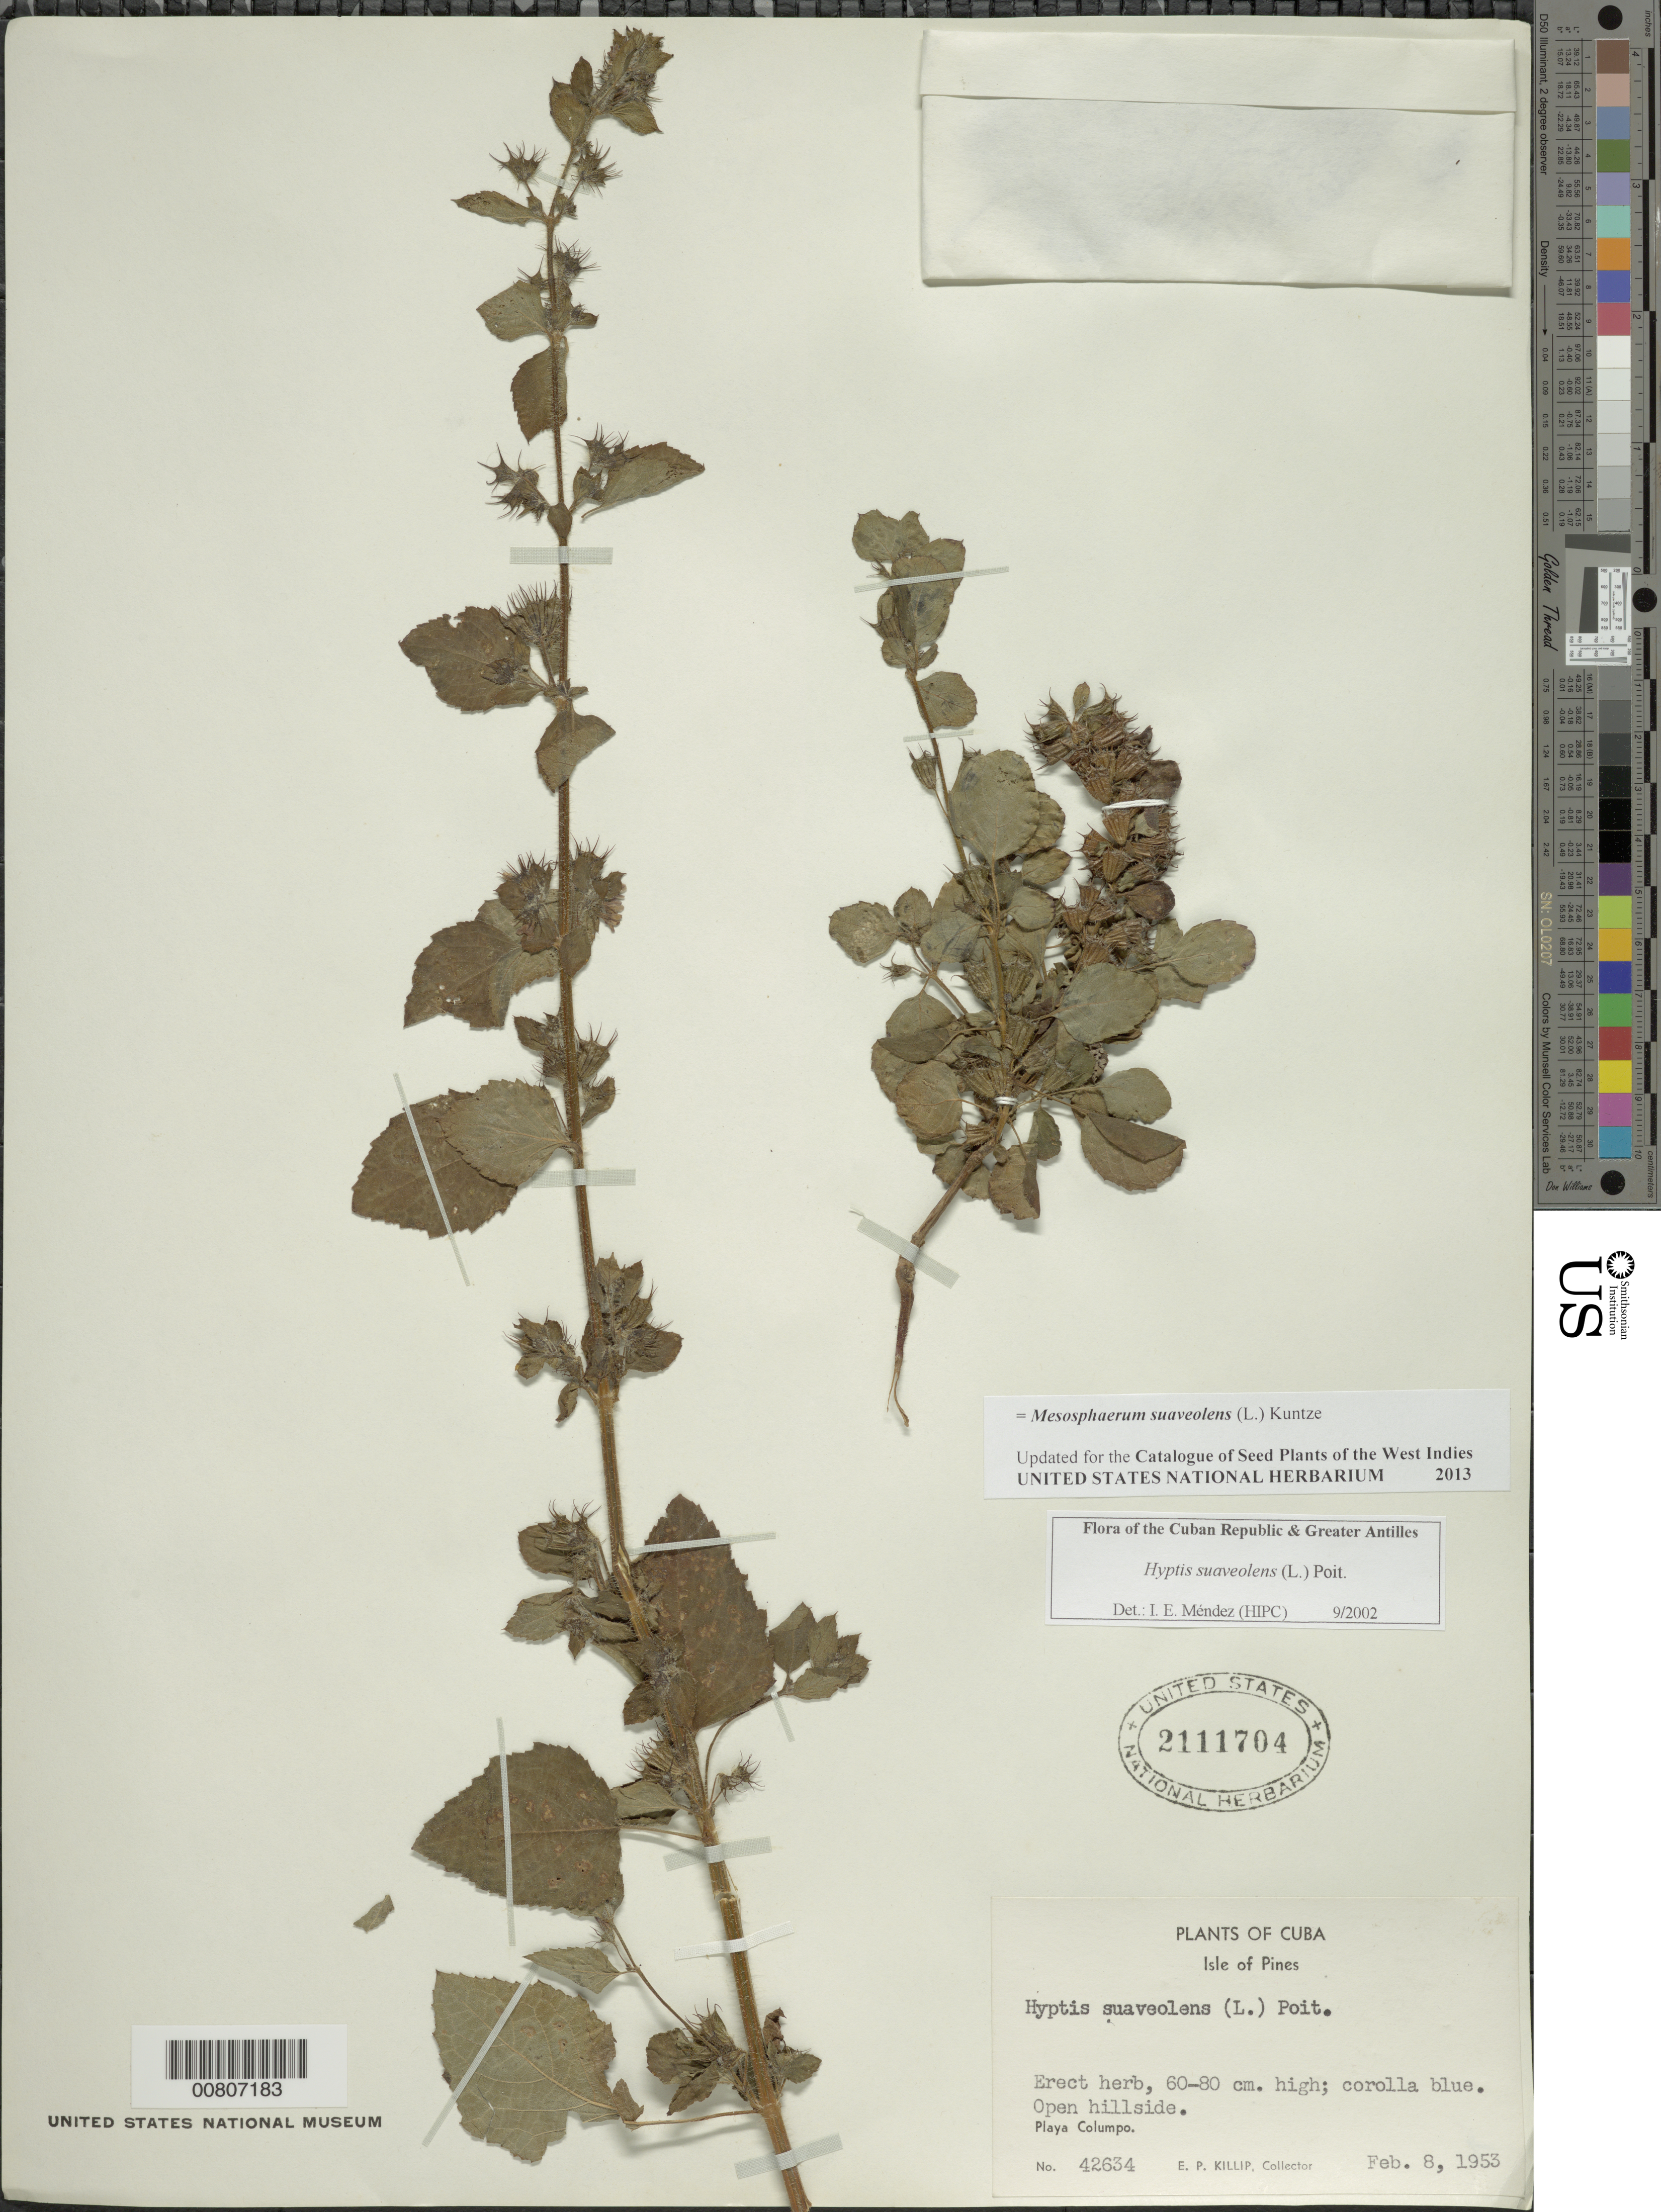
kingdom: Plantae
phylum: Tracheophyta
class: Magnoliopsida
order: Lamiales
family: Lamiaceae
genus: Hyptis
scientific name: Hyptis suaveolens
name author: (L.) Poit.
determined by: Méndez, Isidro E., (HIPC)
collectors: E. P. Killip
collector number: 42634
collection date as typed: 08 Feb 1953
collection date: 1953-02-08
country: Cuba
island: Isla de la Juventud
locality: Isle of Pines, Playa Columpo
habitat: Open hillside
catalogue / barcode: US 2111704